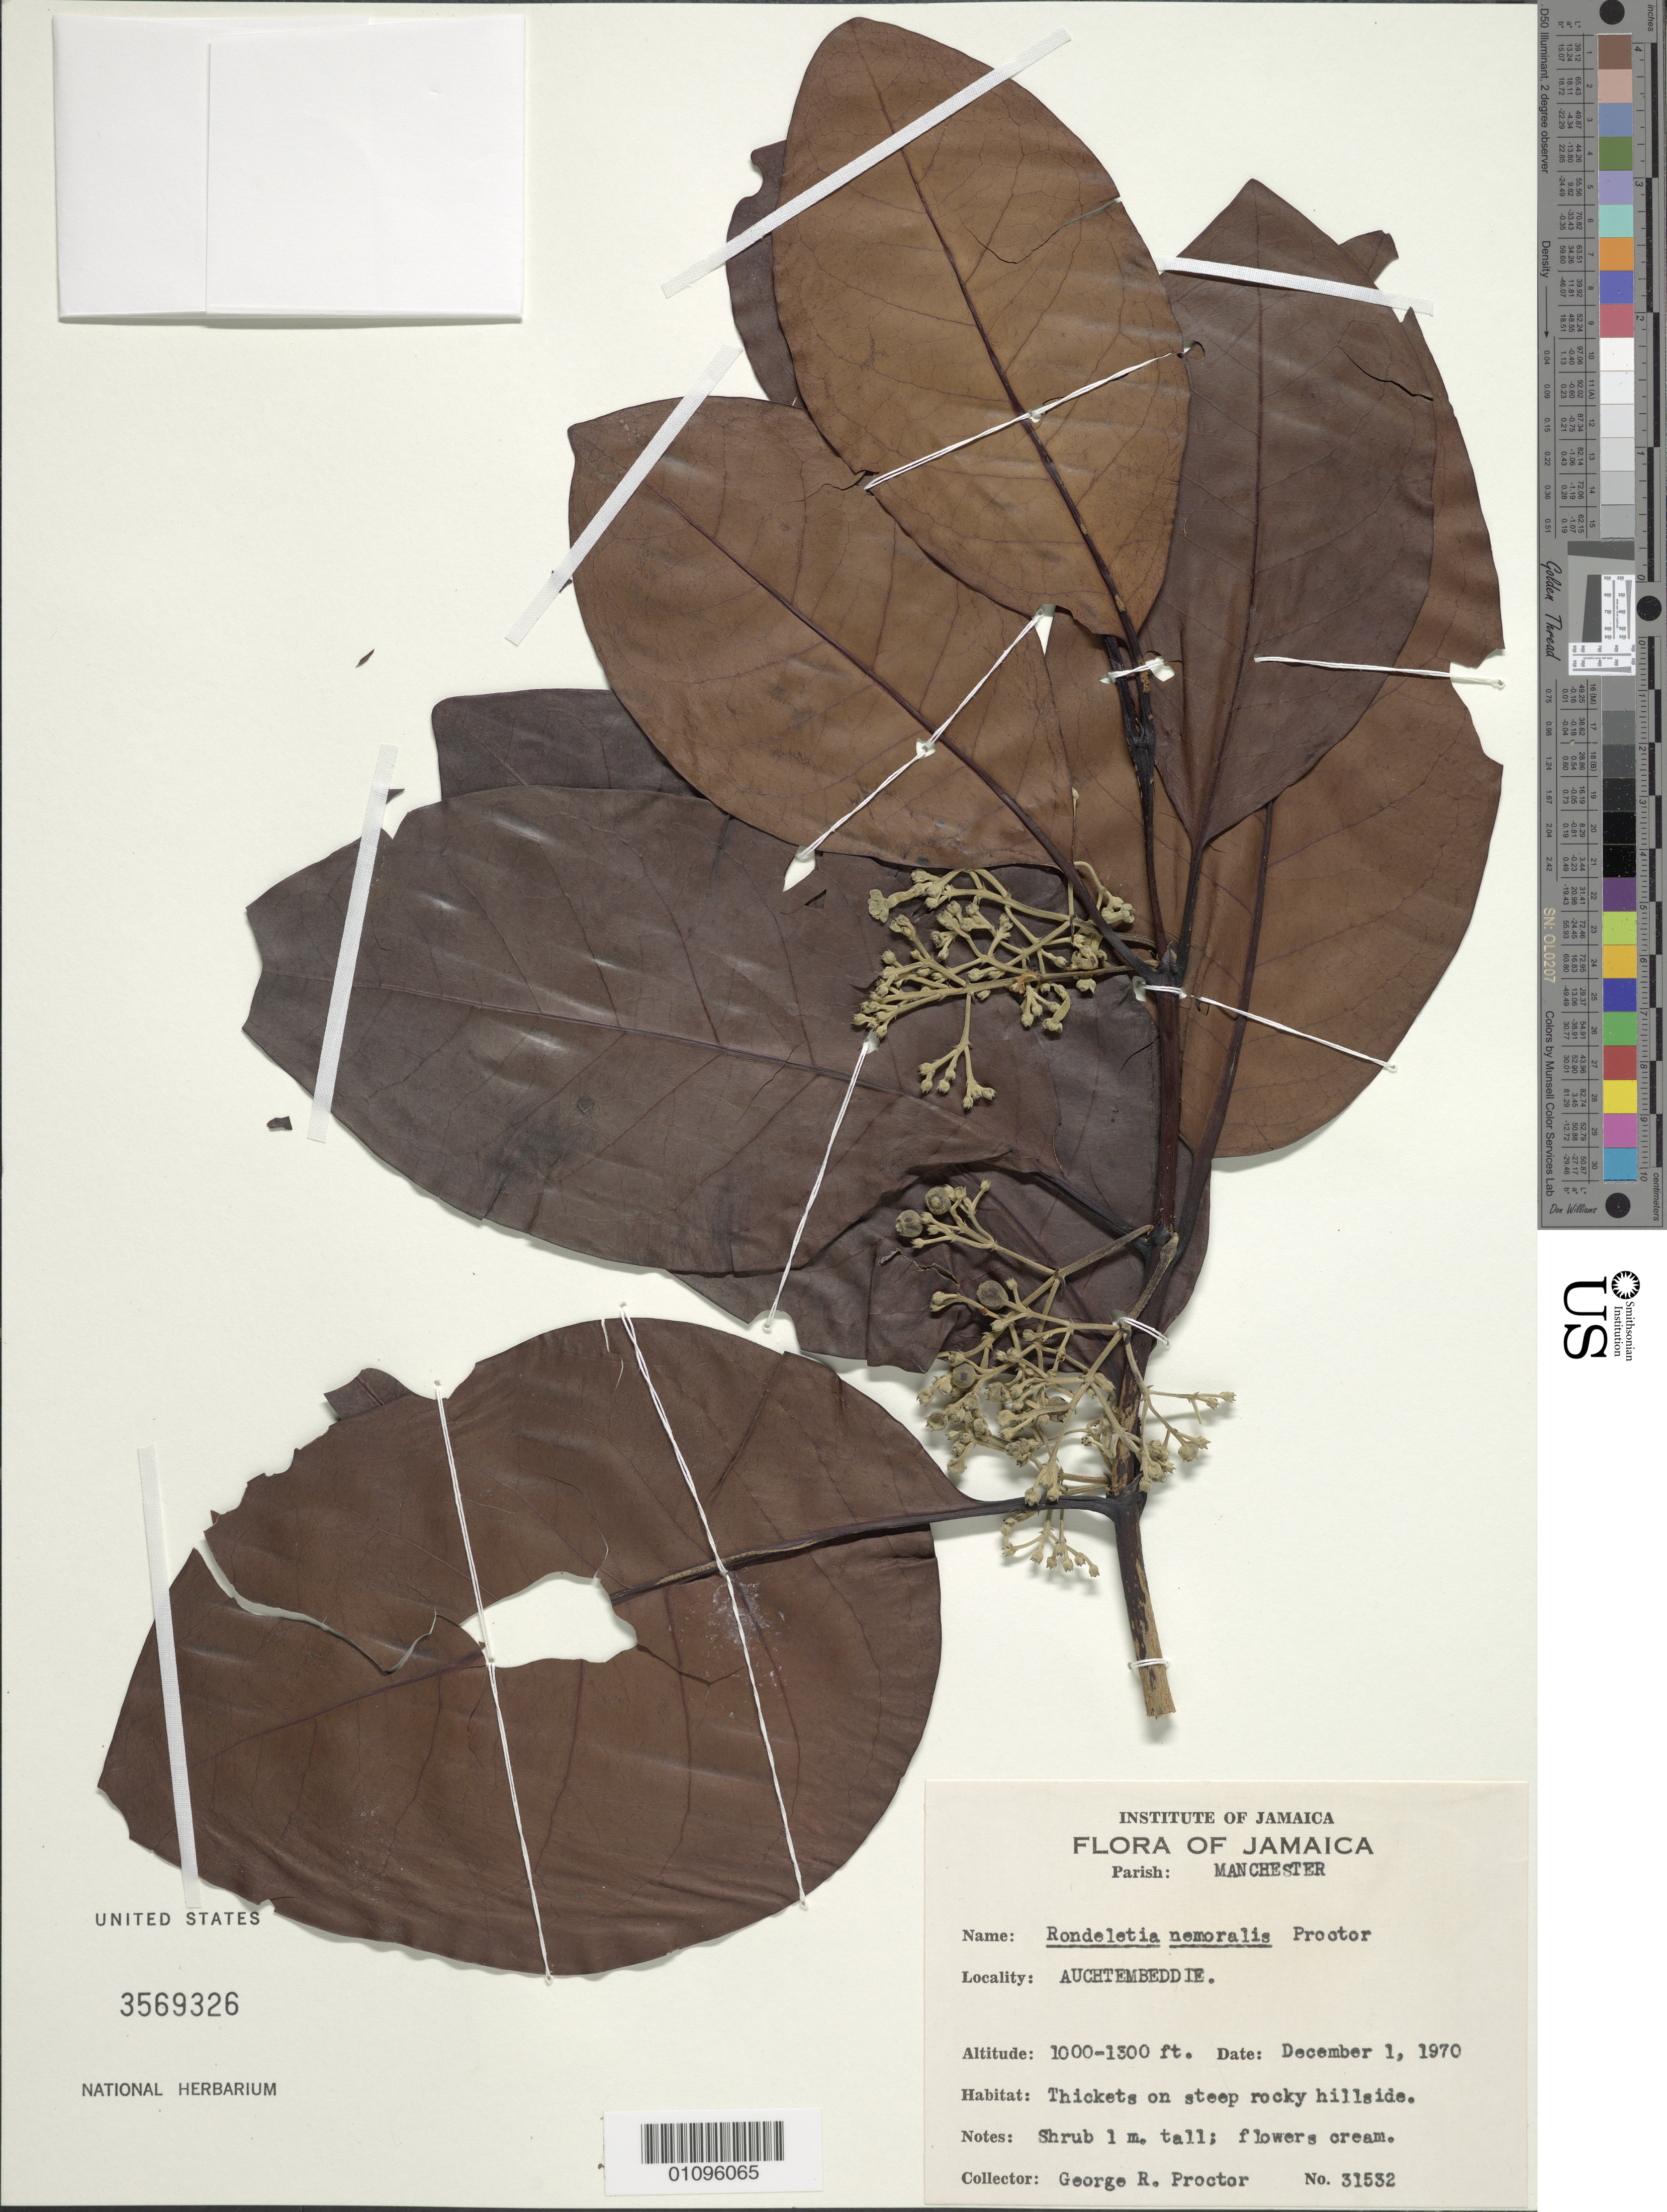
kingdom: Plantae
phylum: Tracheophyta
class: Magnoliopsida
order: Gentianales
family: Rubiaceae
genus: Rondeletia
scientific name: Rondeletia nemoralis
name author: Proctor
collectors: G. R. Proctor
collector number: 31532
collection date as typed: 01 Dec 1970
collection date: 1970-12-01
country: Jamaica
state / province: Manchester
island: Jamaica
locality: Auchtembeddie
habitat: Thickets on steep rocky hillside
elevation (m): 305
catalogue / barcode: US 3569326